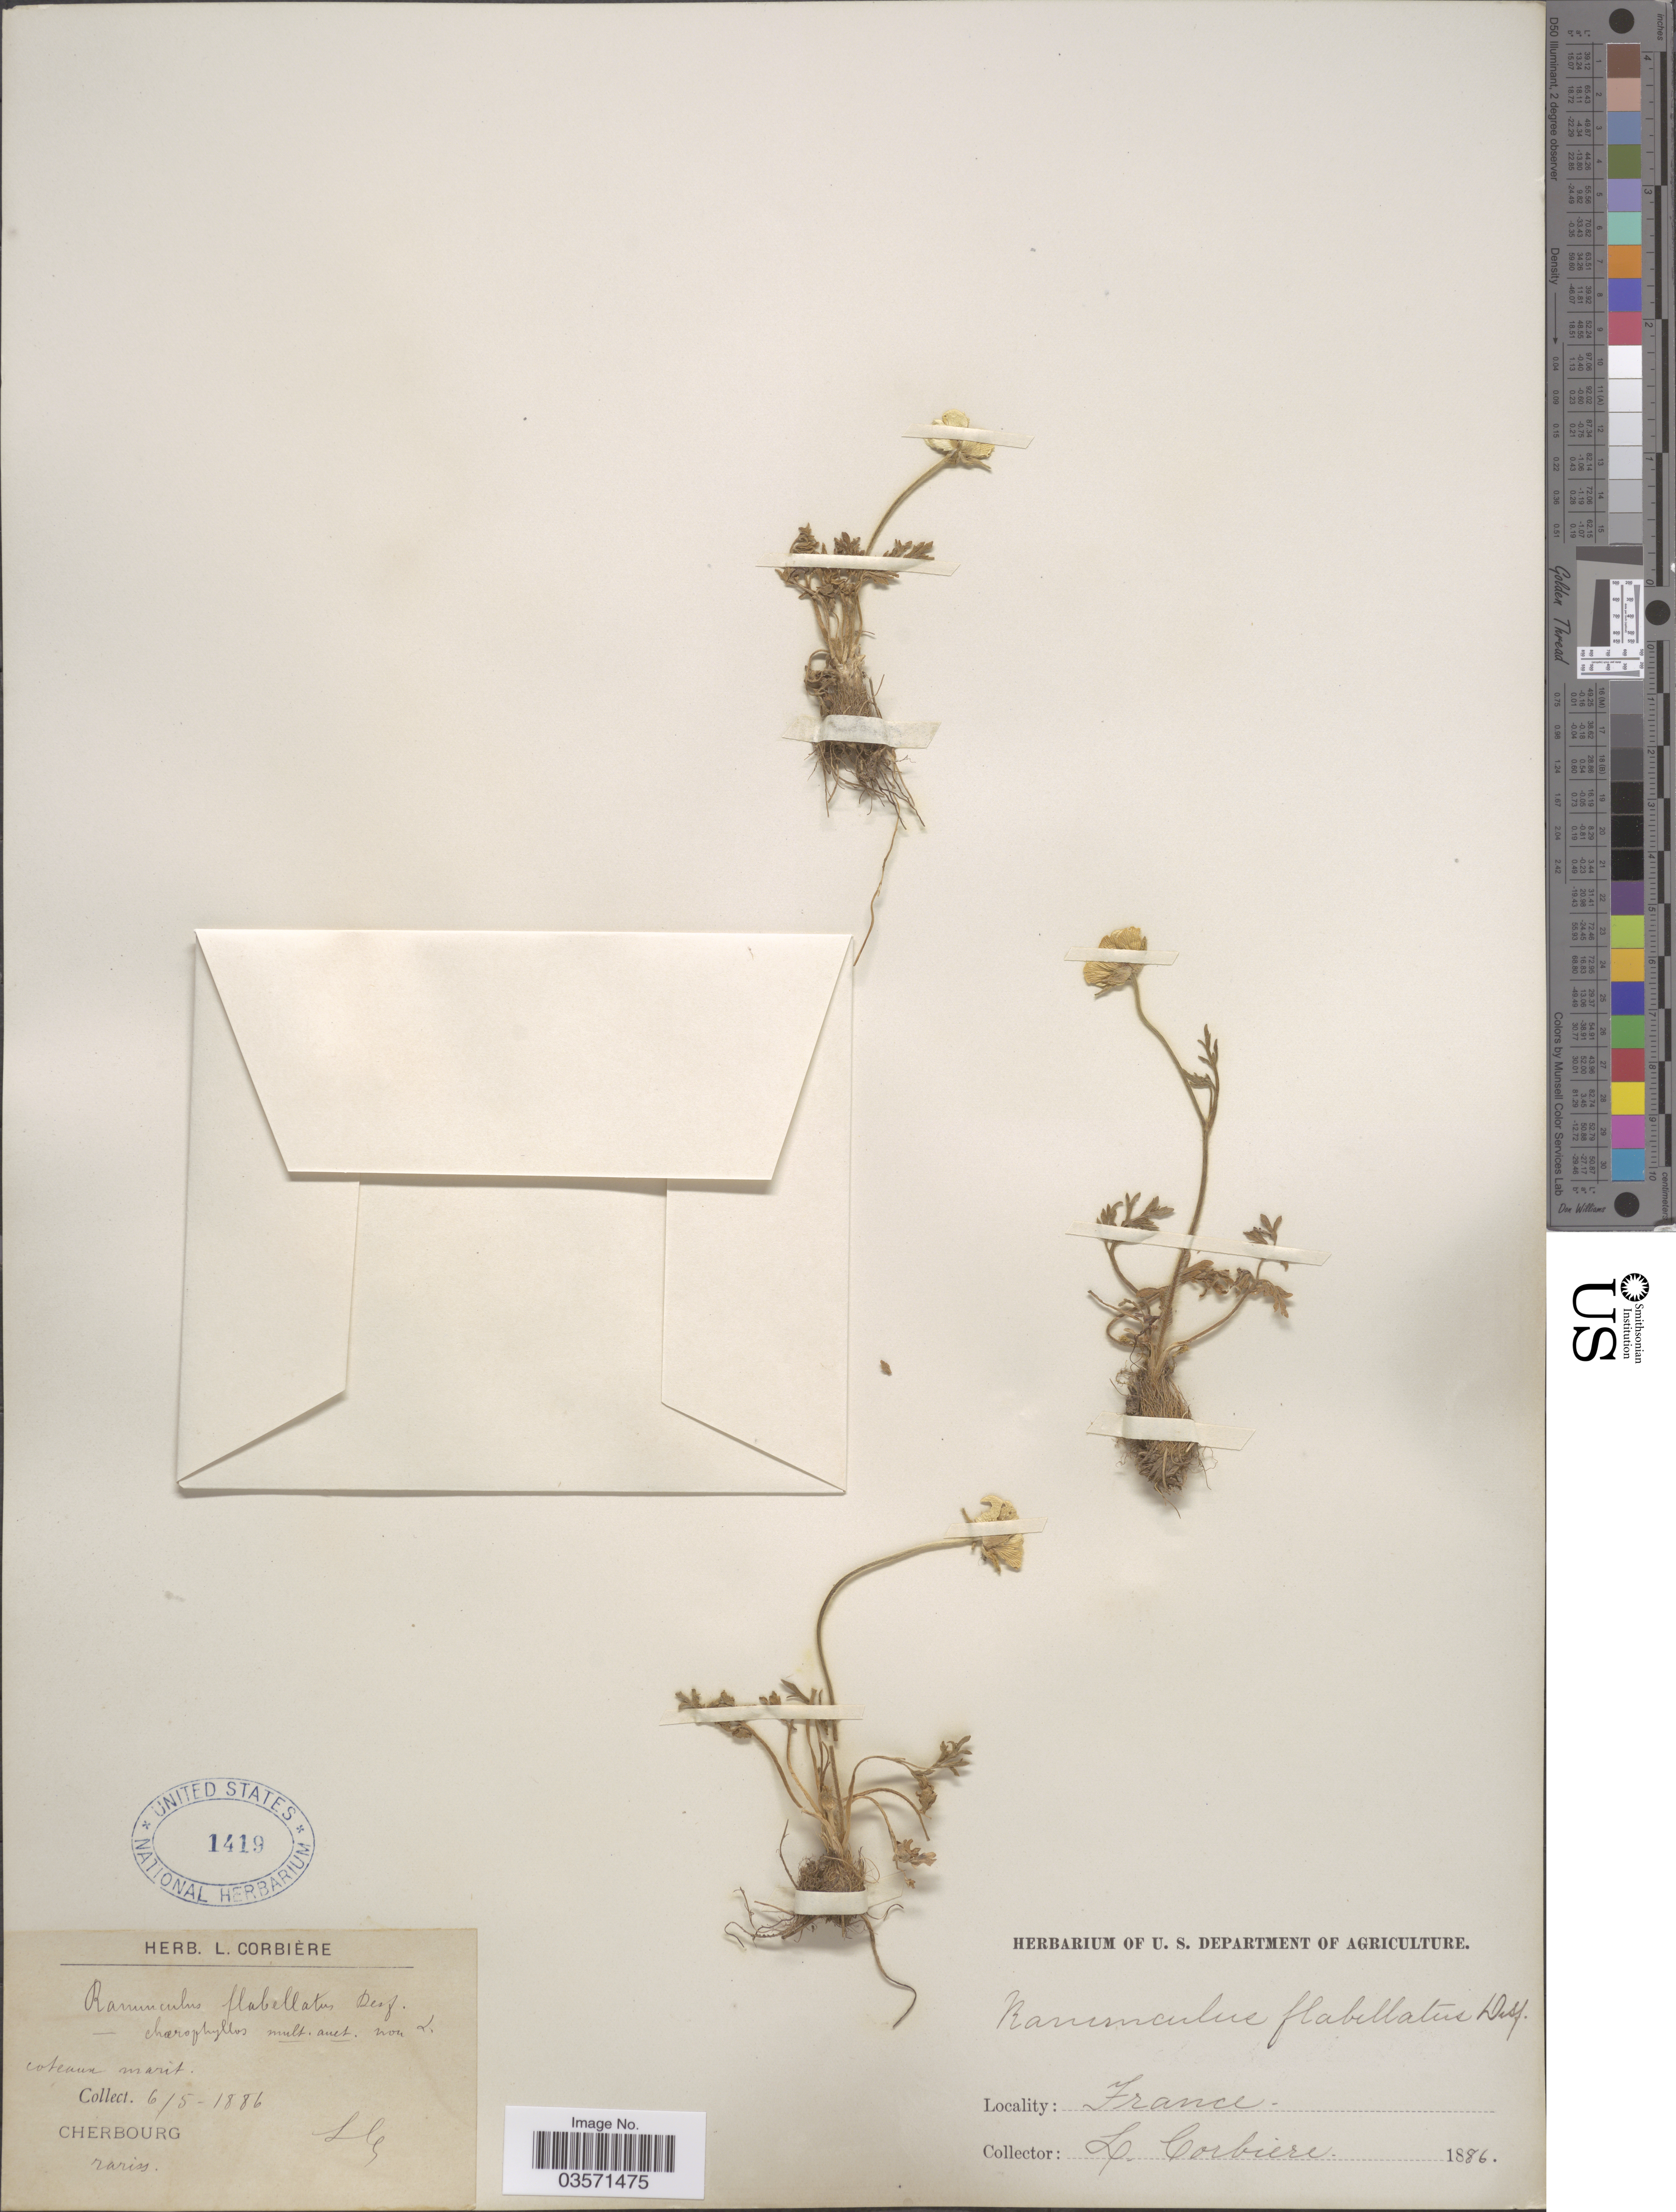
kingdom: Plantae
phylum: Tracheophyta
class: Magnoliopsida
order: Ranunculales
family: Ranunculaceae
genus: Ranunculus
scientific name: Ranunculus flabellaris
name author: Raf.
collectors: L. Corbière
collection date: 1886-05-06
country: France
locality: Cherbourg.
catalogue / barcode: US 1419